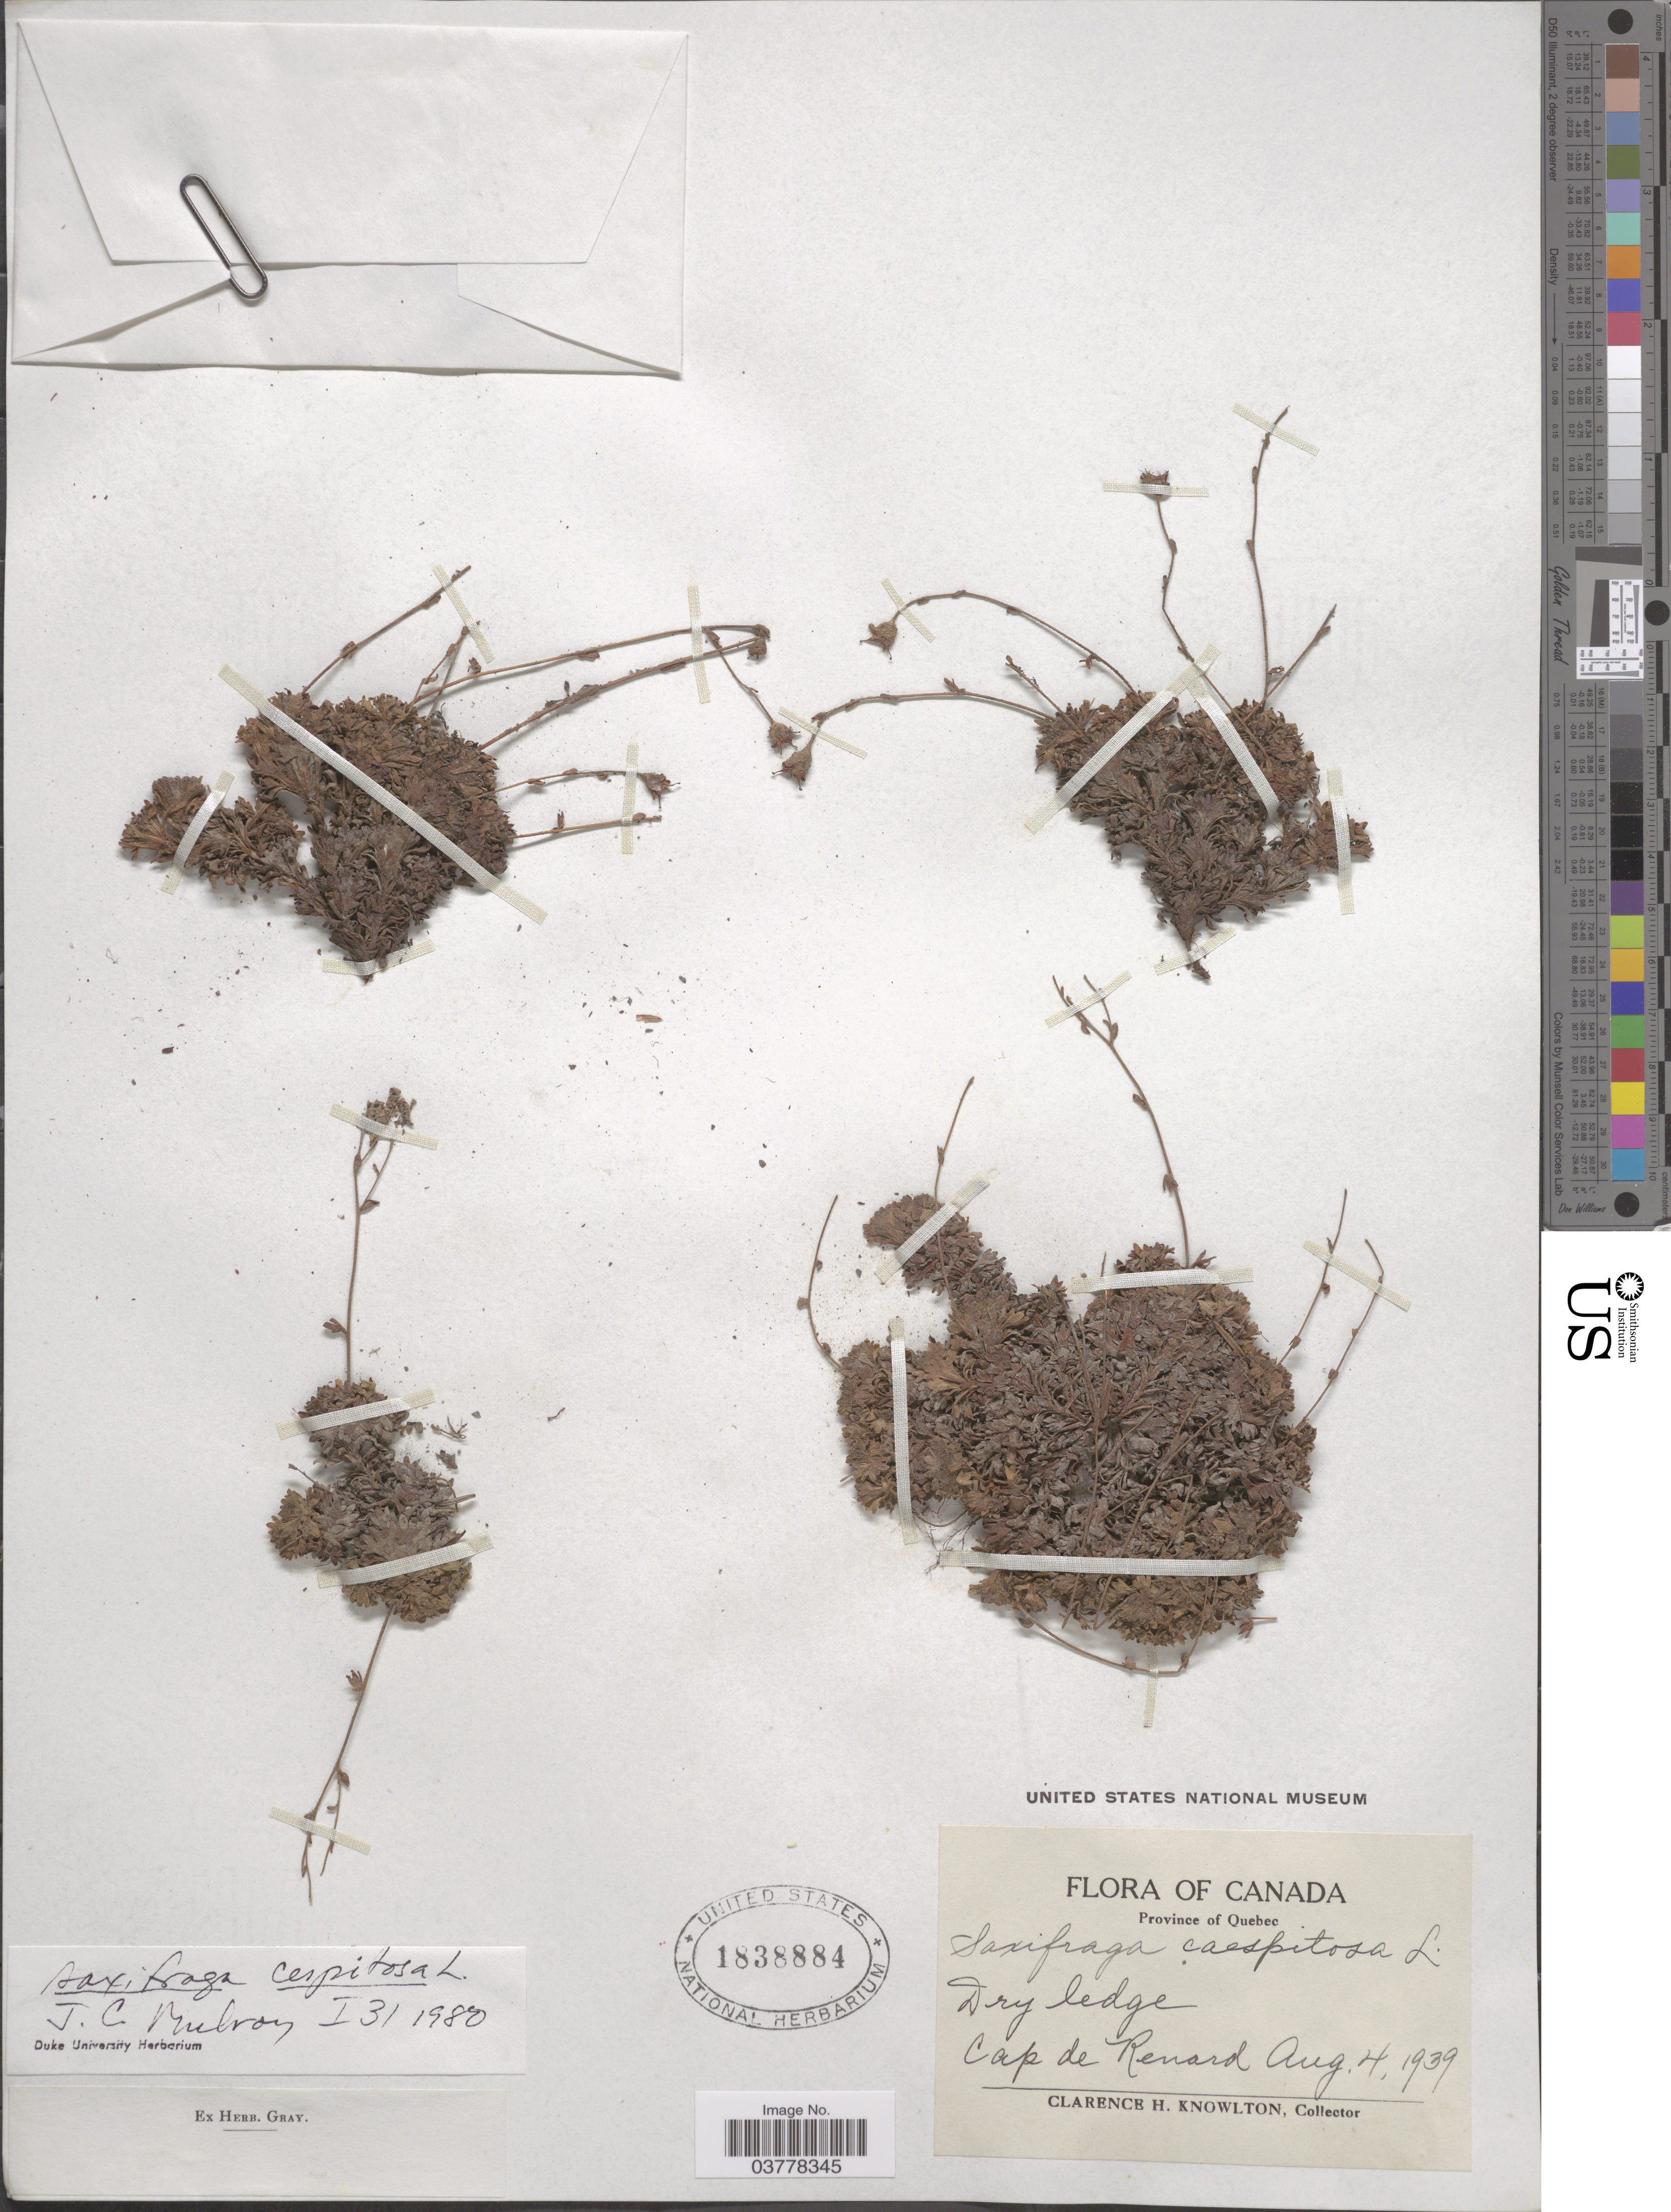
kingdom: Plantae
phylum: Tracheophyta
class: Magnoliopsida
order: Saxifragales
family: Saxifragaceae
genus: Saxifraga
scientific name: Saxifraga caespitosa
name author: L.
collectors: C. H. Knowlton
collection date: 1939-08-04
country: Canada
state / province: Quebec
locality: Cap de Renard.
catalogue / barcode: US 1838884